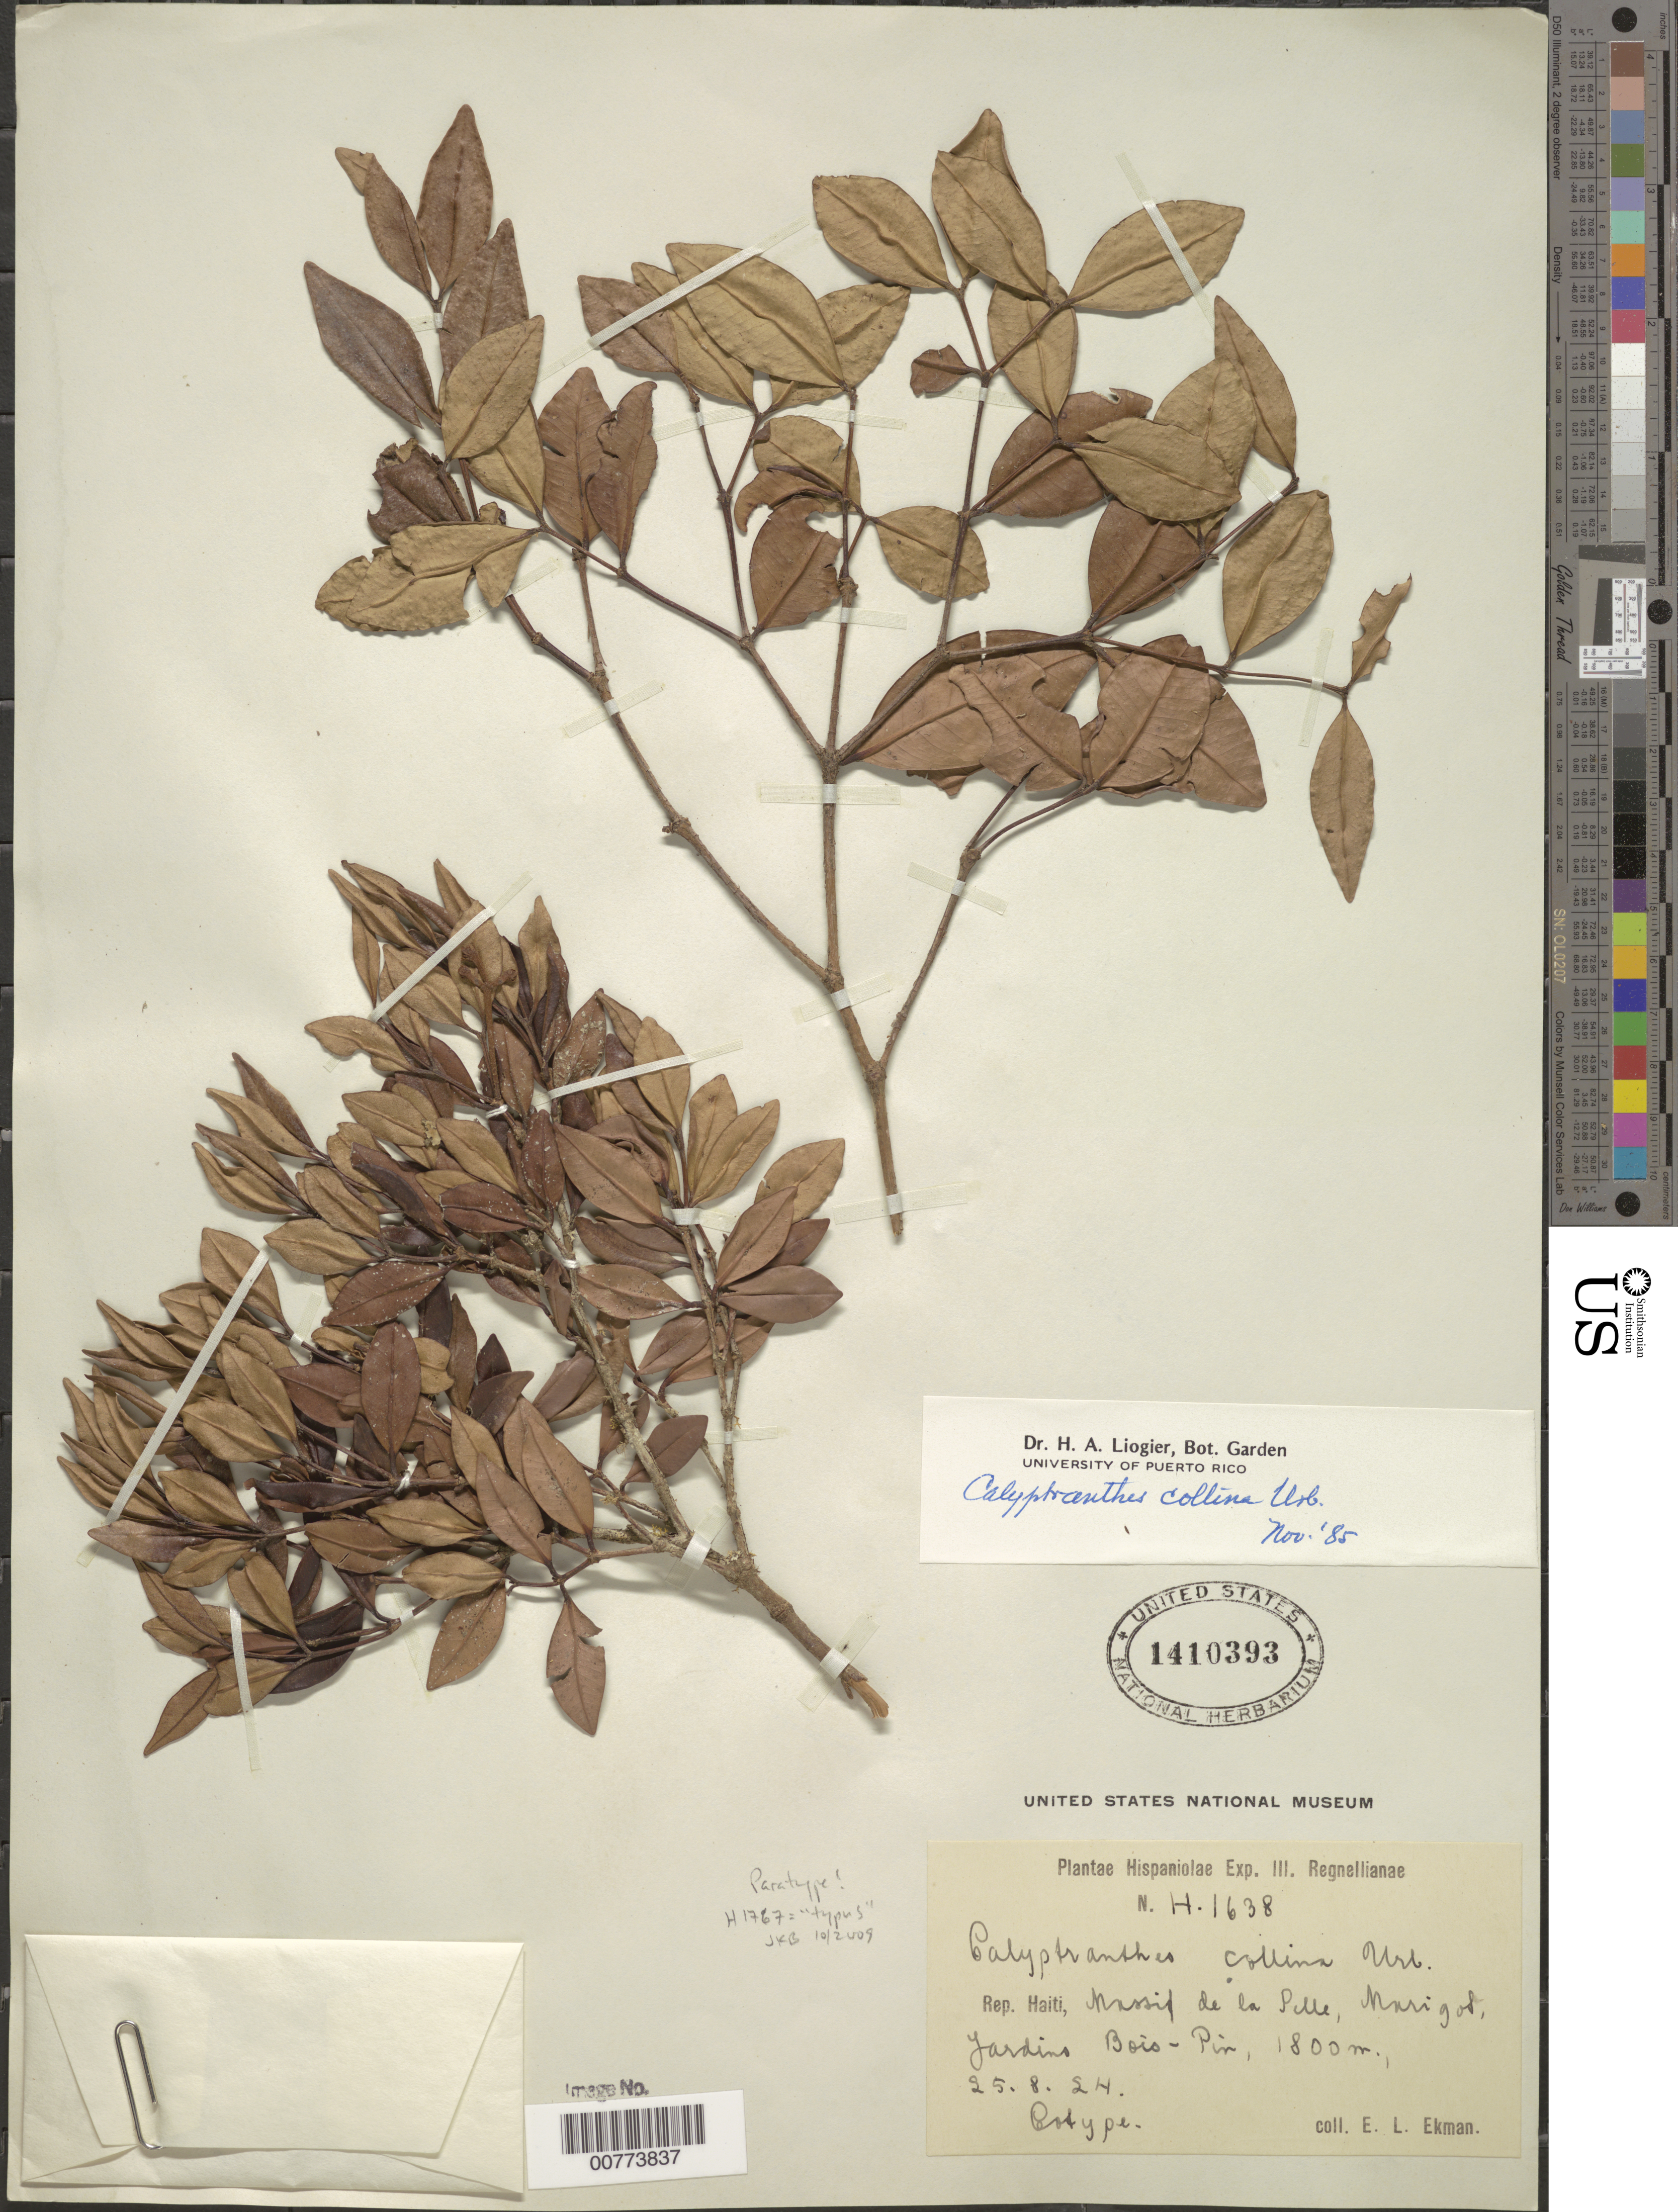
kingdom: Plantae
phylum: Tracheophyta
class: Magnoliopsida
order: Myrtales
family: Myrtaceae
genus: Myrcia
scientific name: Myrcia neocollina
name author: K. Campbell & Peguero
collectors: E. L. Ekman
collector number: H 1638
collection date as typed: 25 Aug 1924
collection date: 1924-08-25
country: Haiti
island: Hispaniola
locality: Massif de la Selle, Marigot, Jardins Bois-Pin.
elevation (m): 1800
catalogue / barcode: US 1410393